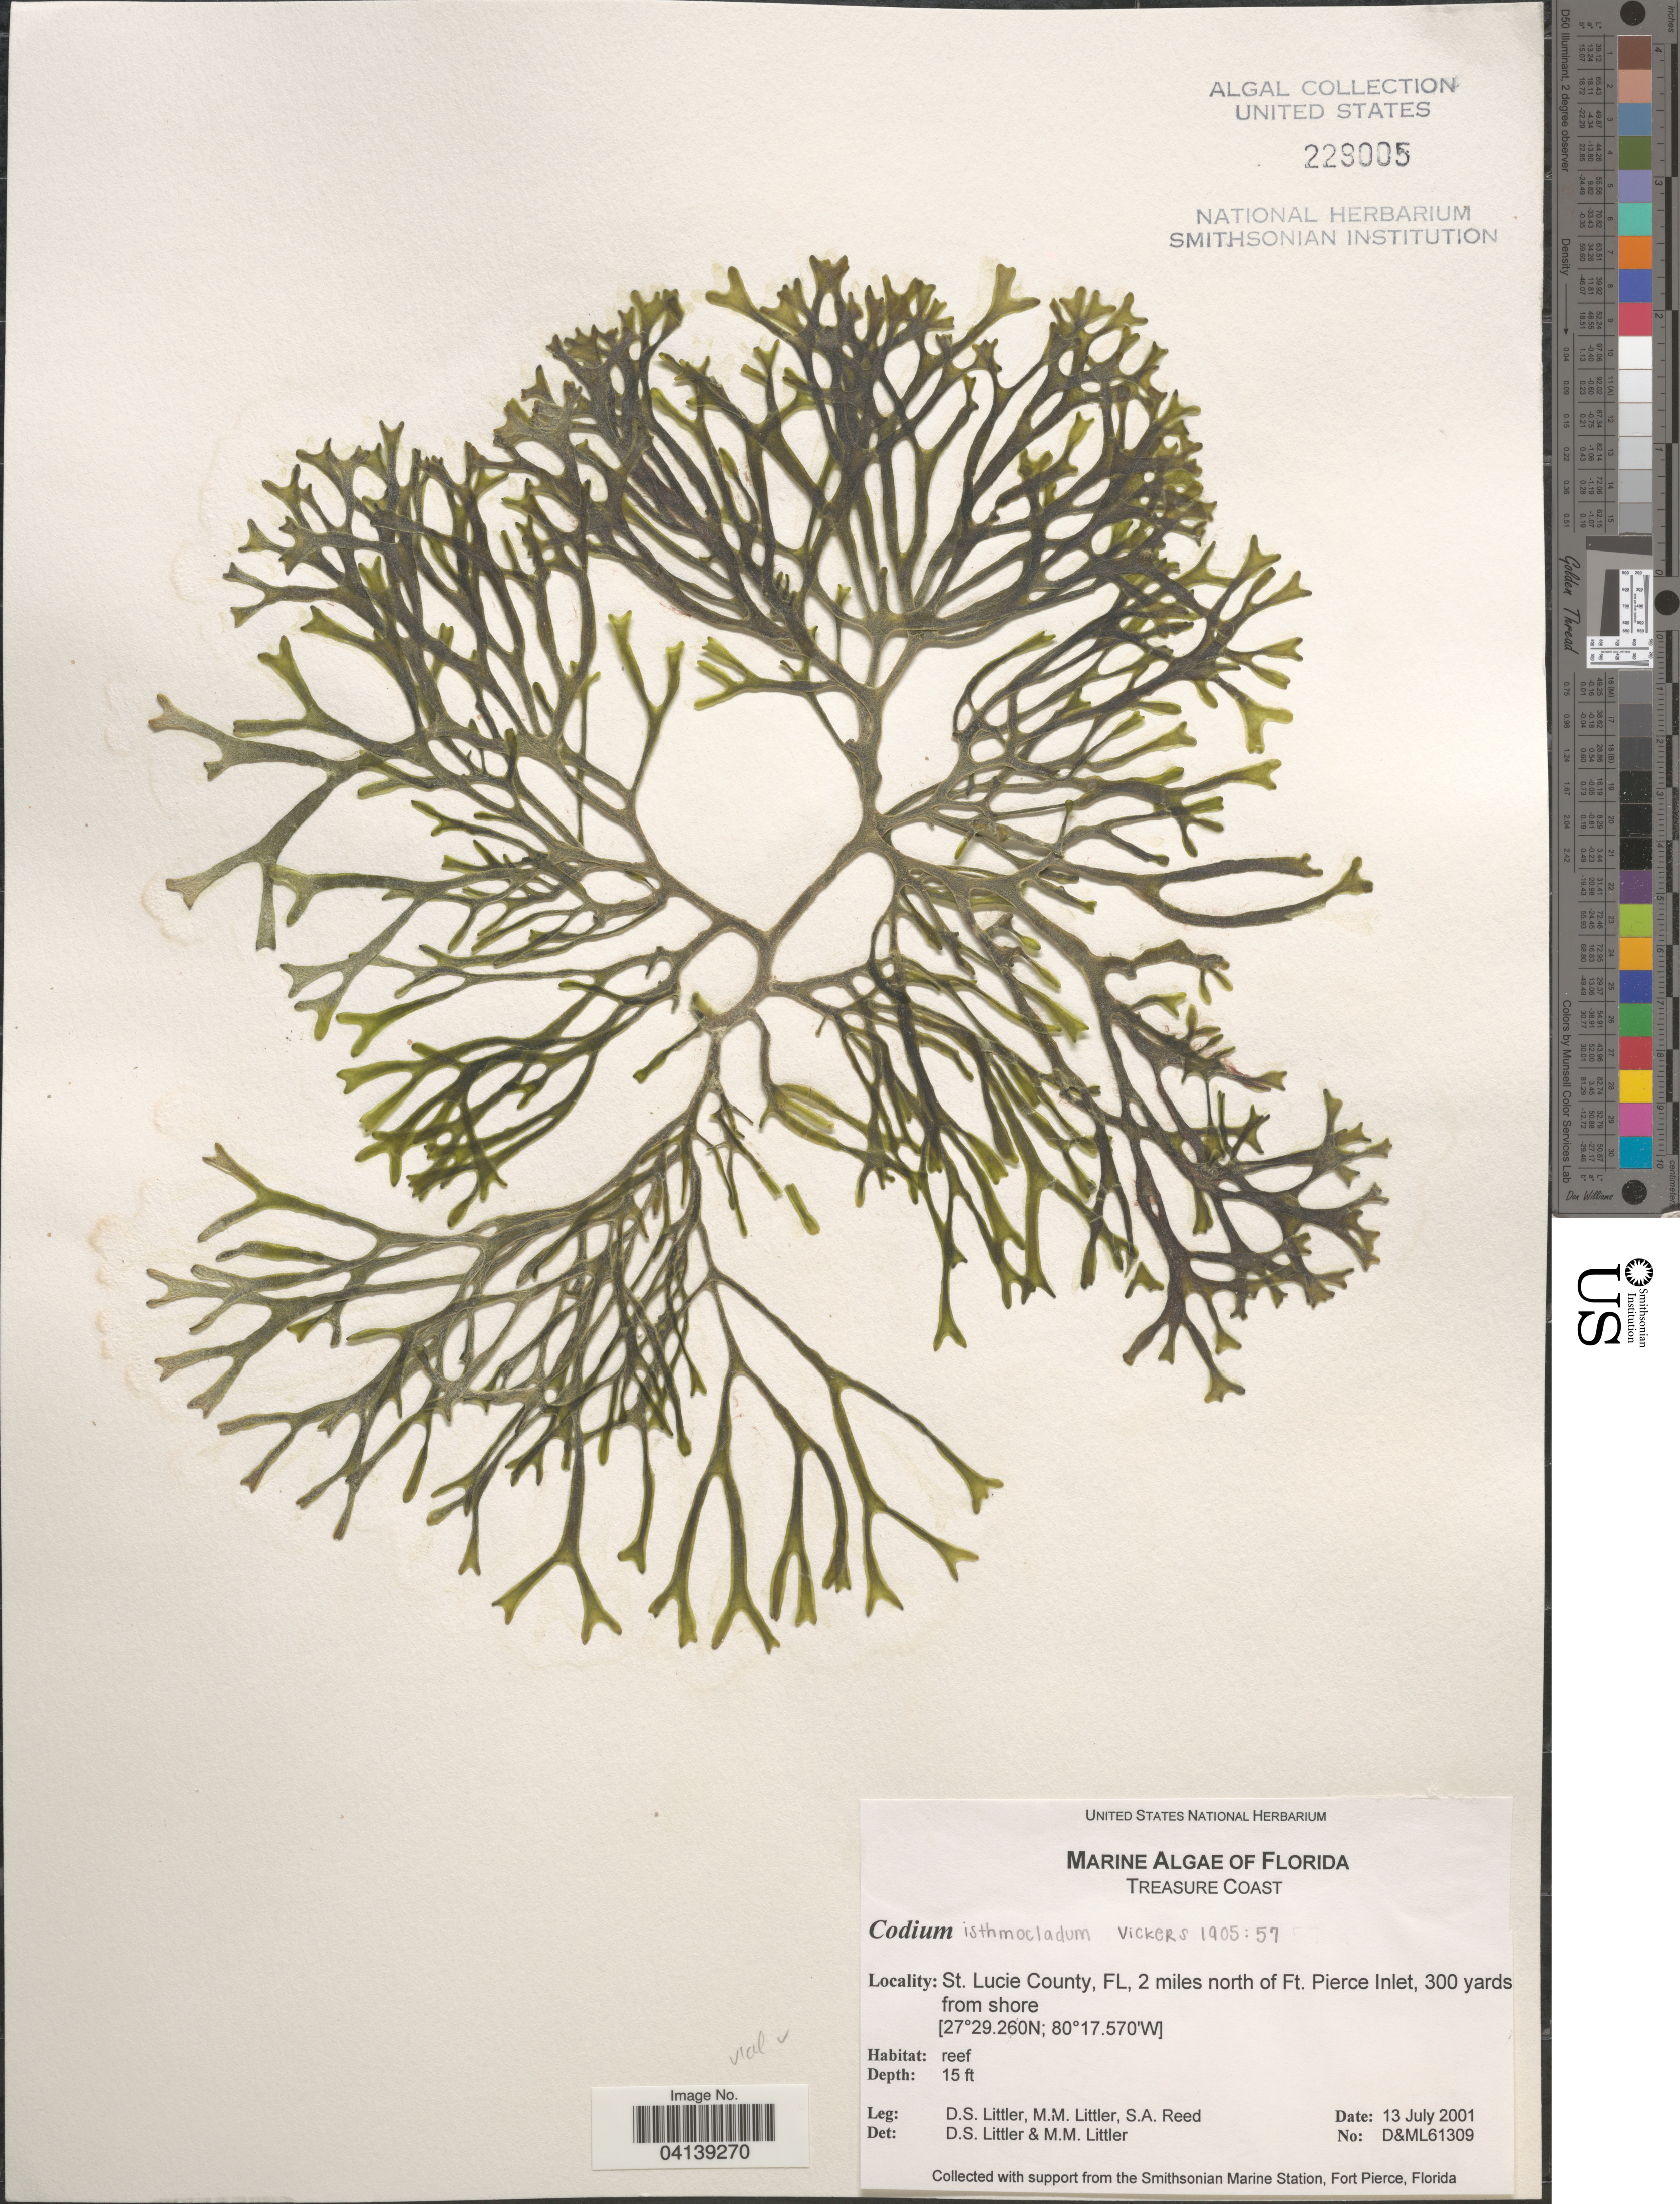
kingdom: Plantae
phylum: Chlorophyta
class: Ulvophyceae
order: Bryopsidales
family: Codiaceae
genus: Codium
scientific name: Codium isthmocladum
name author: Vickers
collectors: D. S. Littler & S. Reed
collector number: D&ML61309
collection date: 2001-07-13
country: United States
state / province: Florida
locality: Treasure Coast. St. Lucie County, 2 miles north of Ft. Pierce Inlet, 300 yards from shore.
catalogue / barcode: US 229005